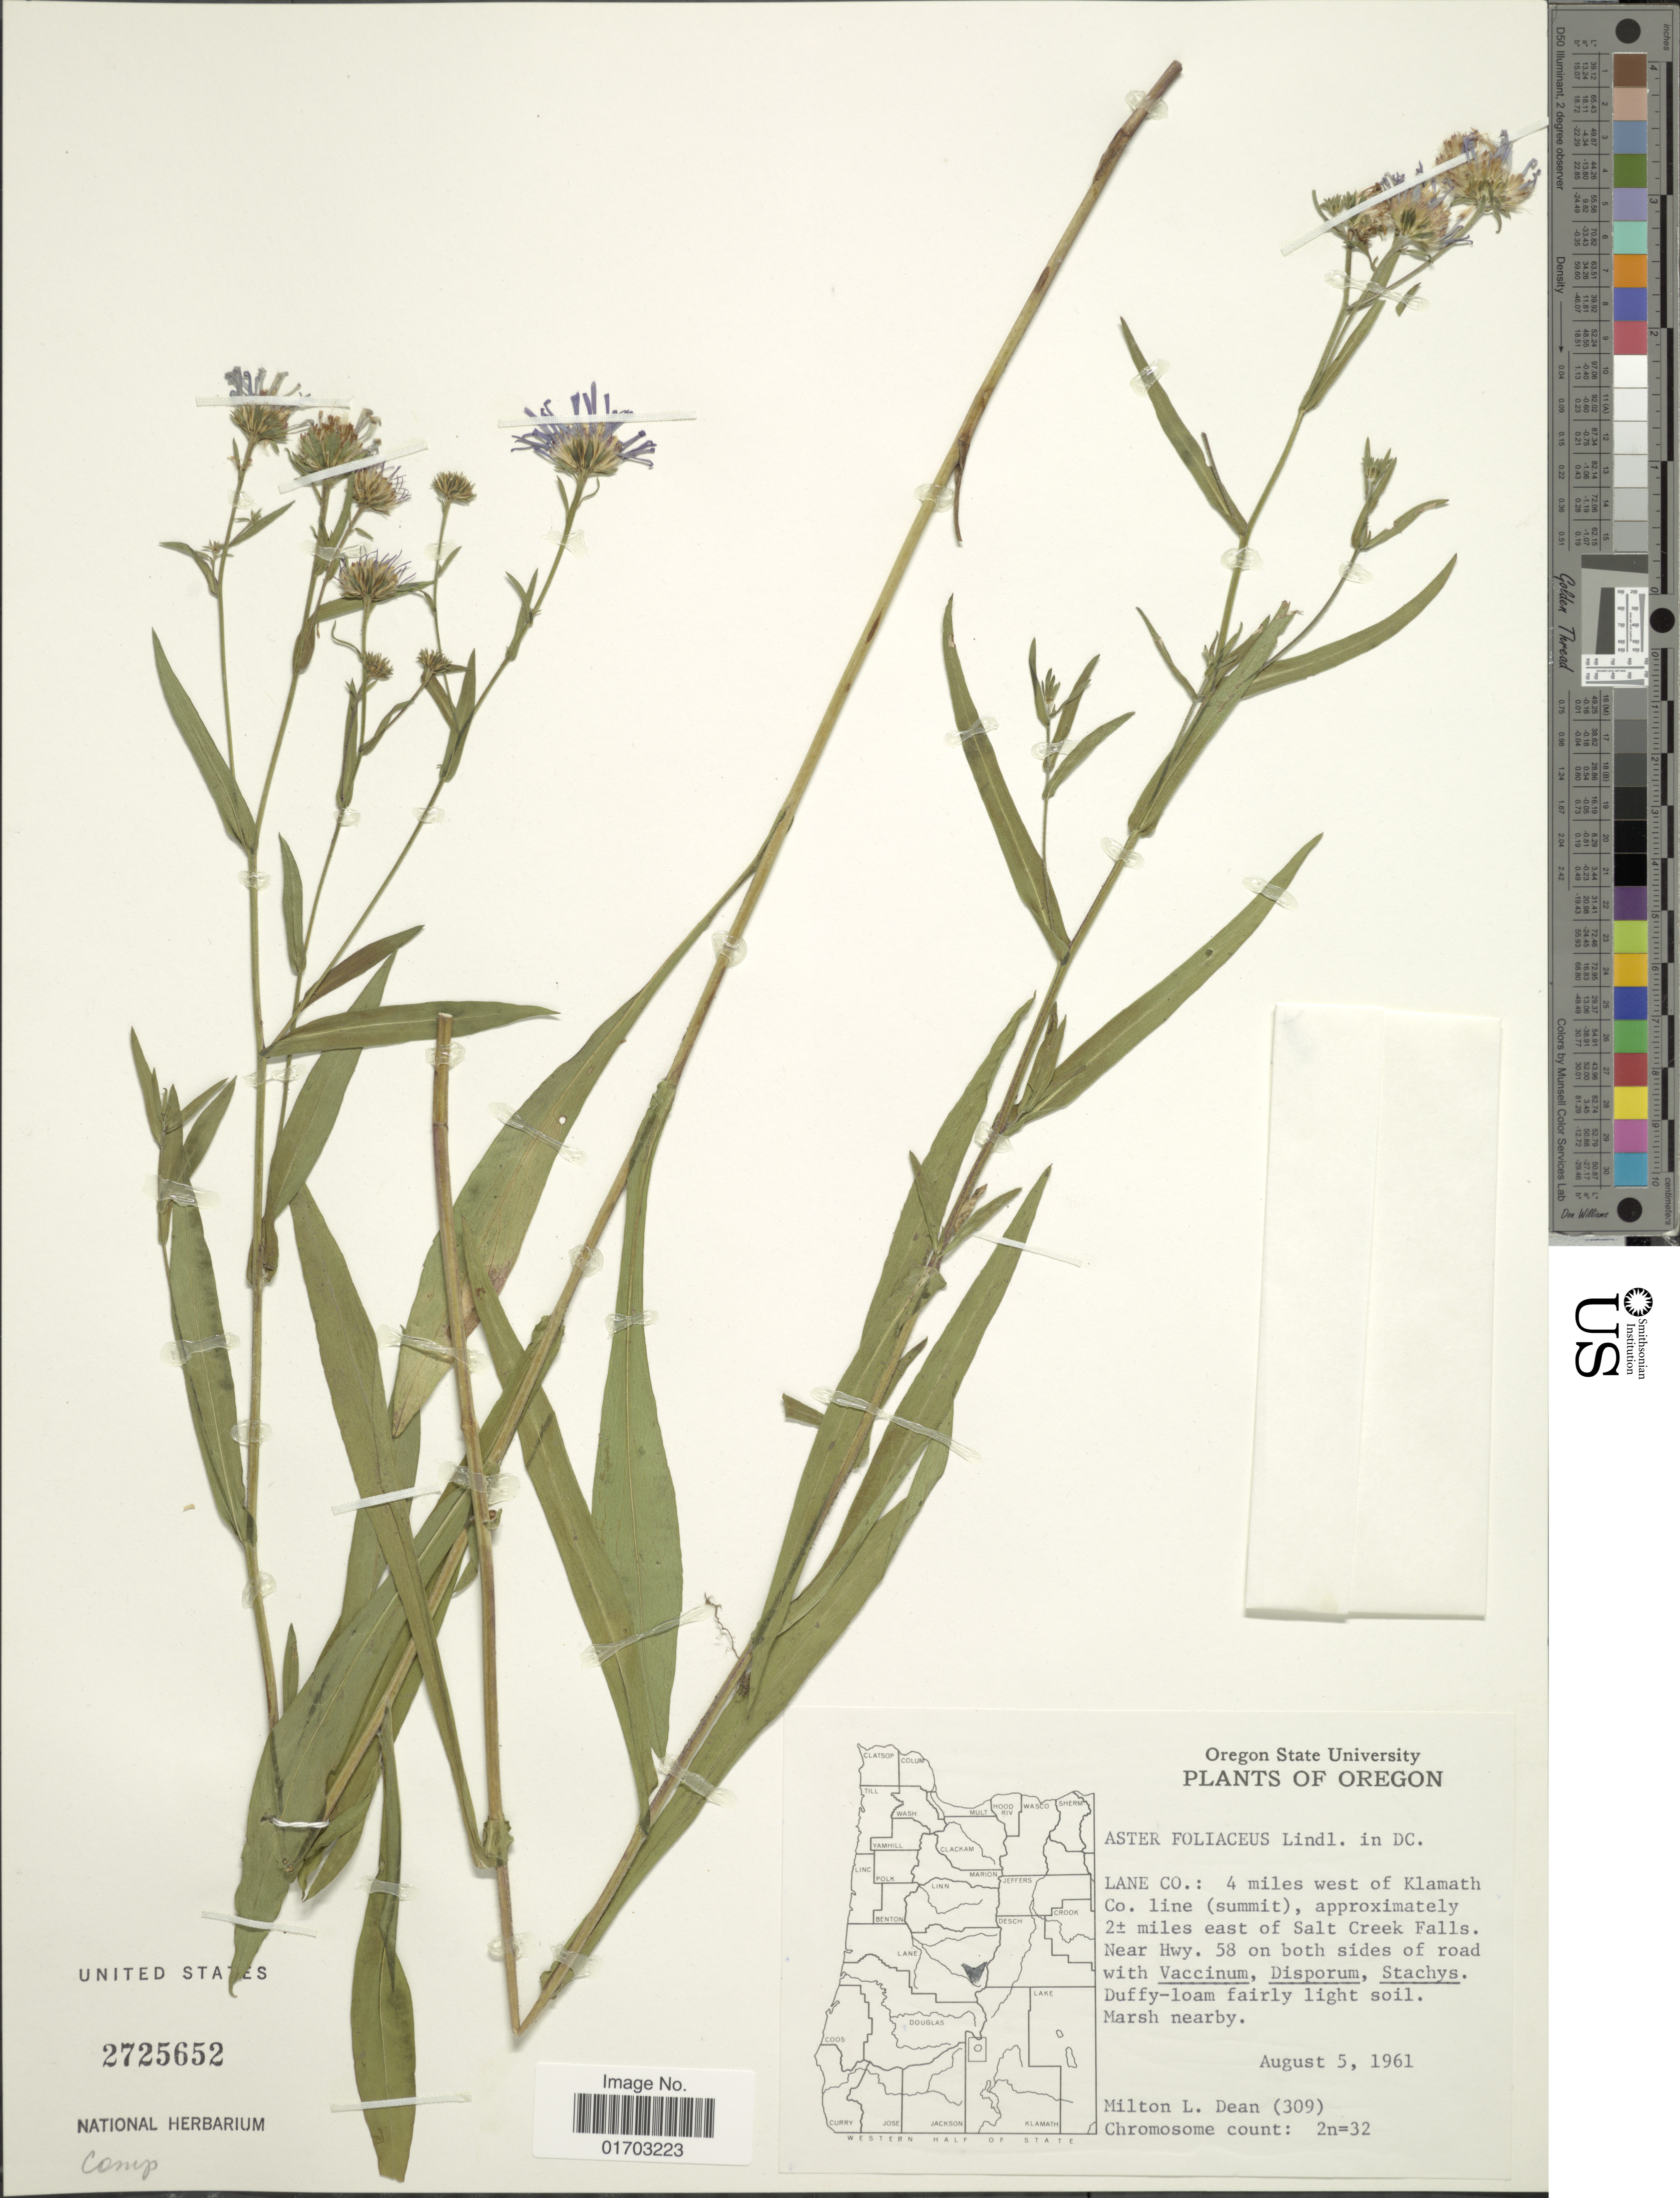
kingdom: Plantae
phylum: Tracheophyta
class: Magnoliopsida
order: Asterales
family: Asteraceae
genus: Symphyotrichum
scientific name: Symphyotrichum subspicatum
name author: (Nees) G.L. Nesom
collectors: M. L. Dean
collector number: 309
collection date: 1961-08-05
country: United States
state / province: Oregon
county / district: Klamath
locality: Lane Co.: 4 miles west of Klamath Co. line (summit), approximately 2± miles east of Salt Creek Falls, near hwy. 58 on both sides of road.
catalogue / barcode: US 2725652